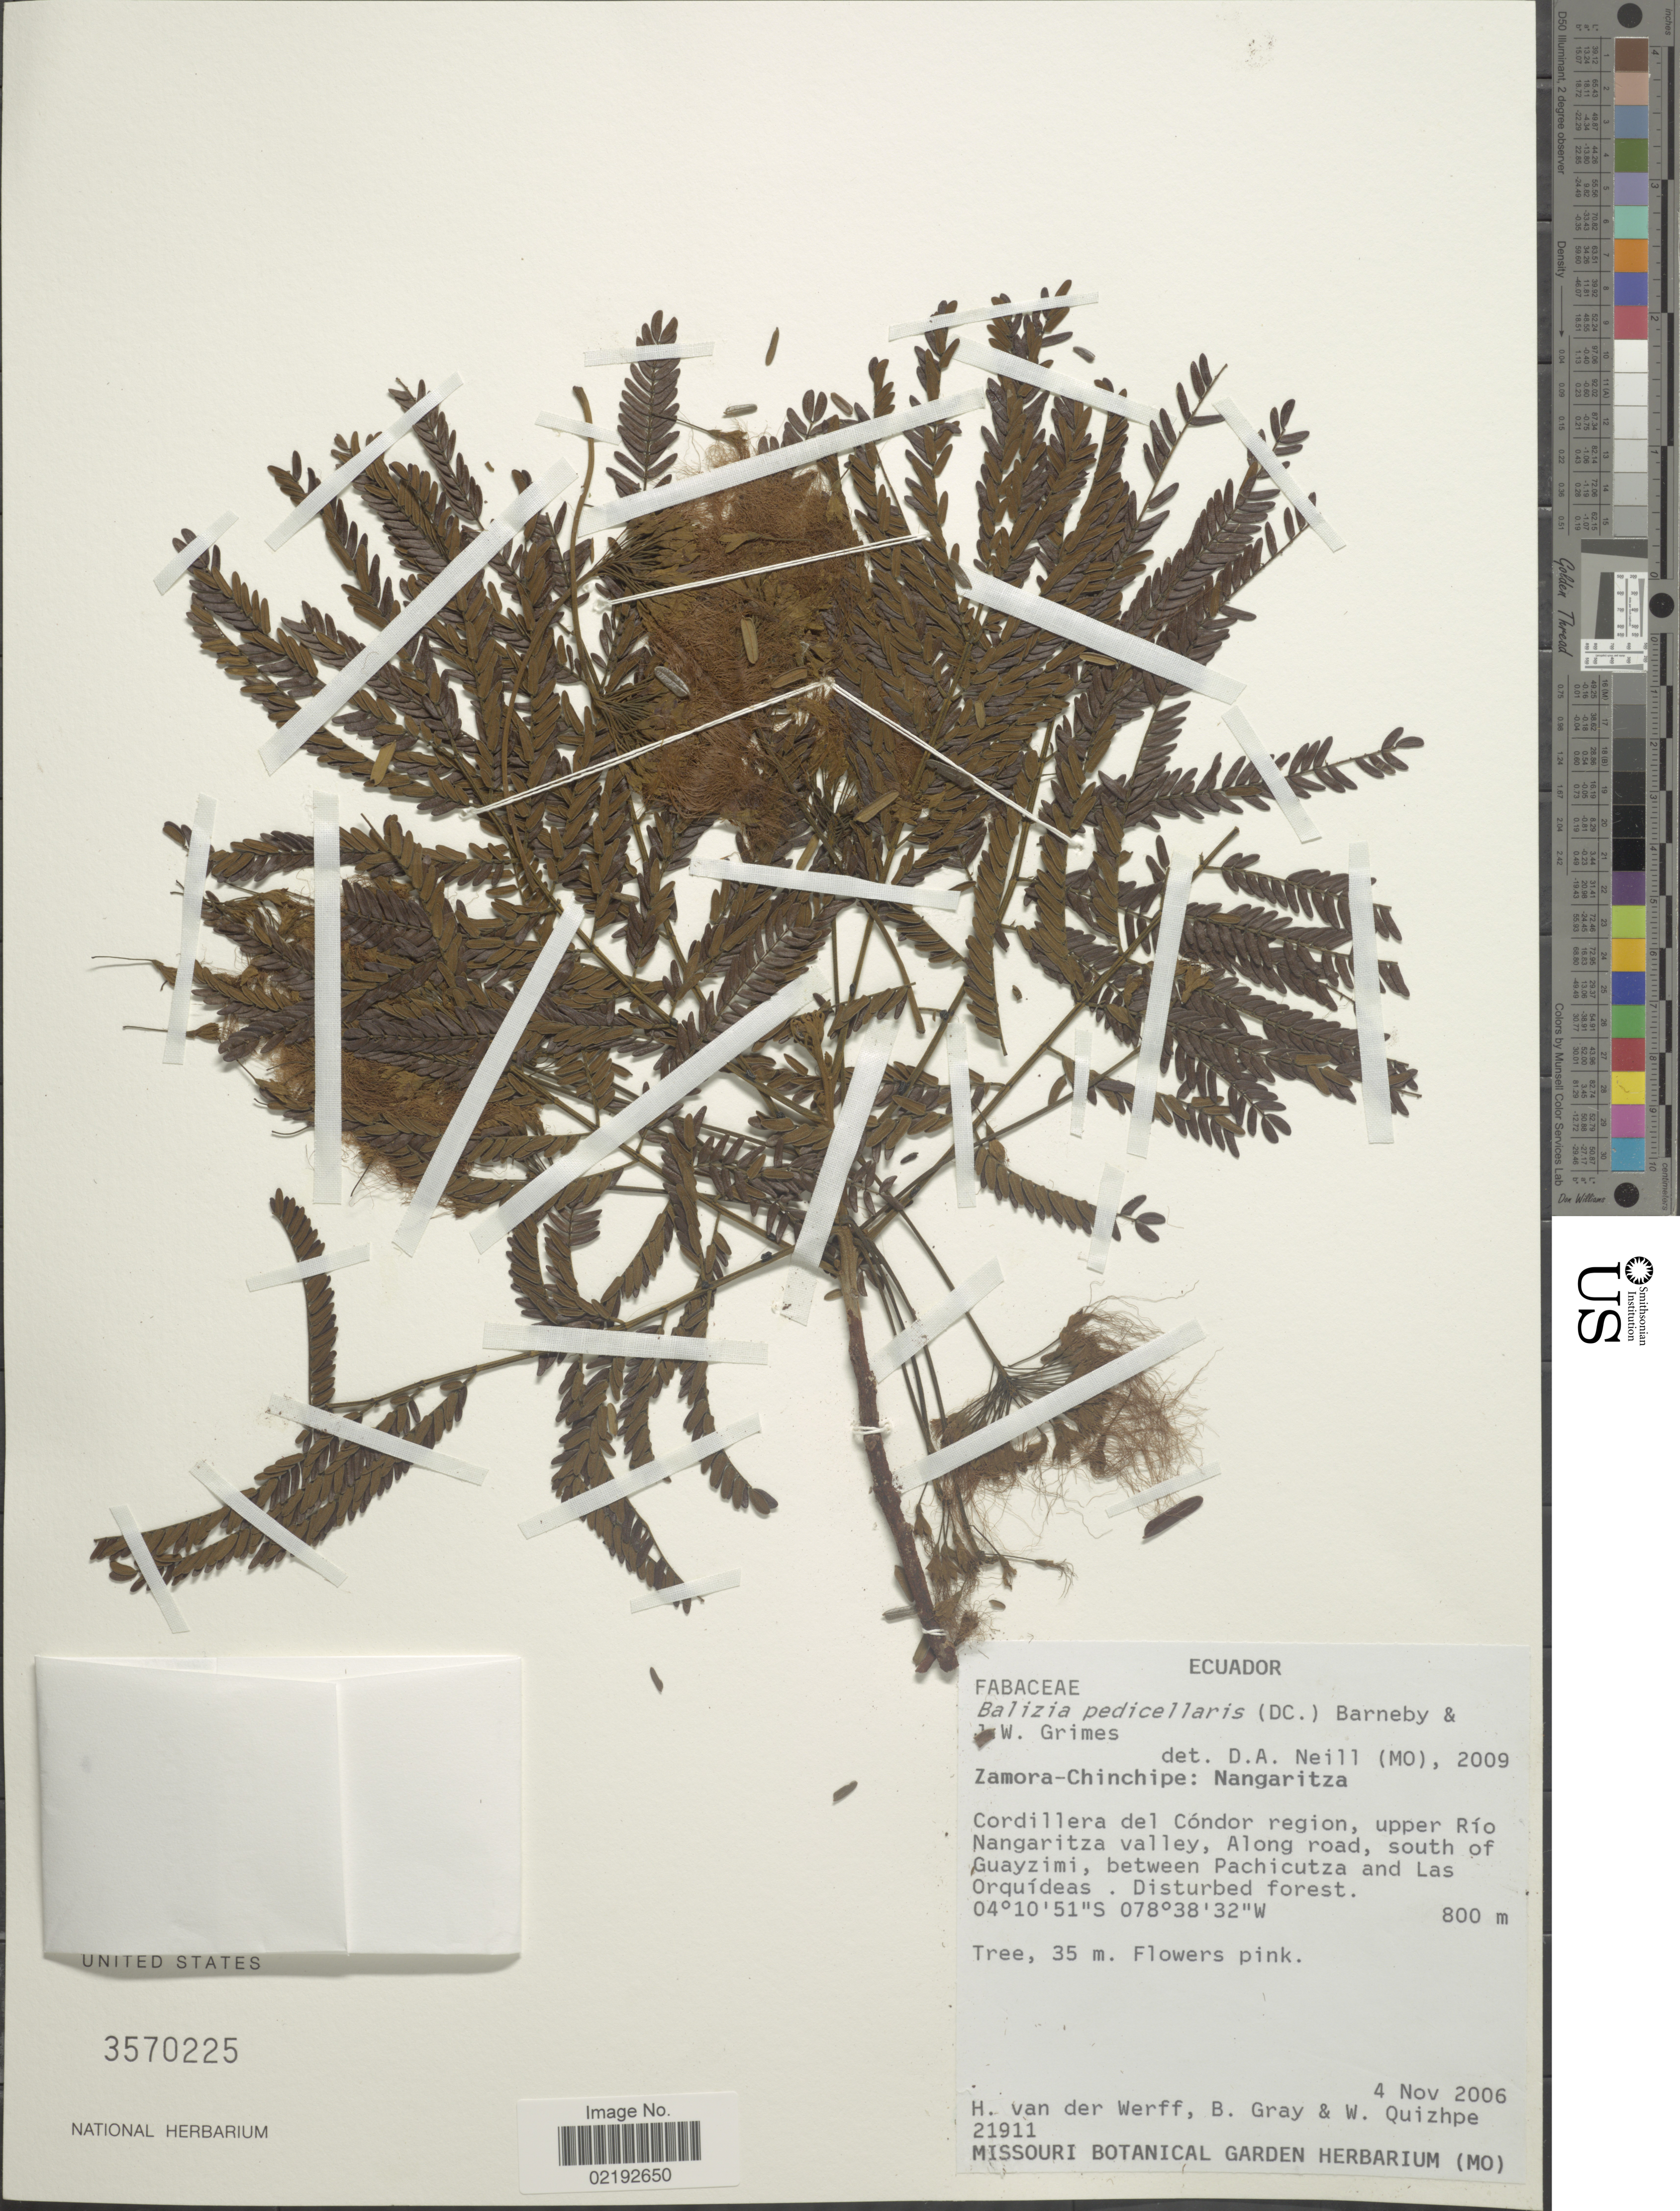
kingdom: Plantae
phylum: Tracheophyta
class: Magnoliopsida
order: Fabales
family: Fabaceae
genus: Hydrochorea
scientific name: Hydrochorea pedicellaris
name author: (DC.) M.V.B. Soares et al.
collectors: H. van der Werff, B. Gray & W. Quizhpe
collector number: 21911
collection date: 2006-11-04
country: Ecuador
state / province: Zamora-Chinchipe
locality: Nangaritza, Cordillera del Condor Region, upper Rio Nangaritza Valley, along road, south of Guayzimi, between Pachicutza and Las Orquideas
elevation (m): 800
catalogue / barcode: US 3570225